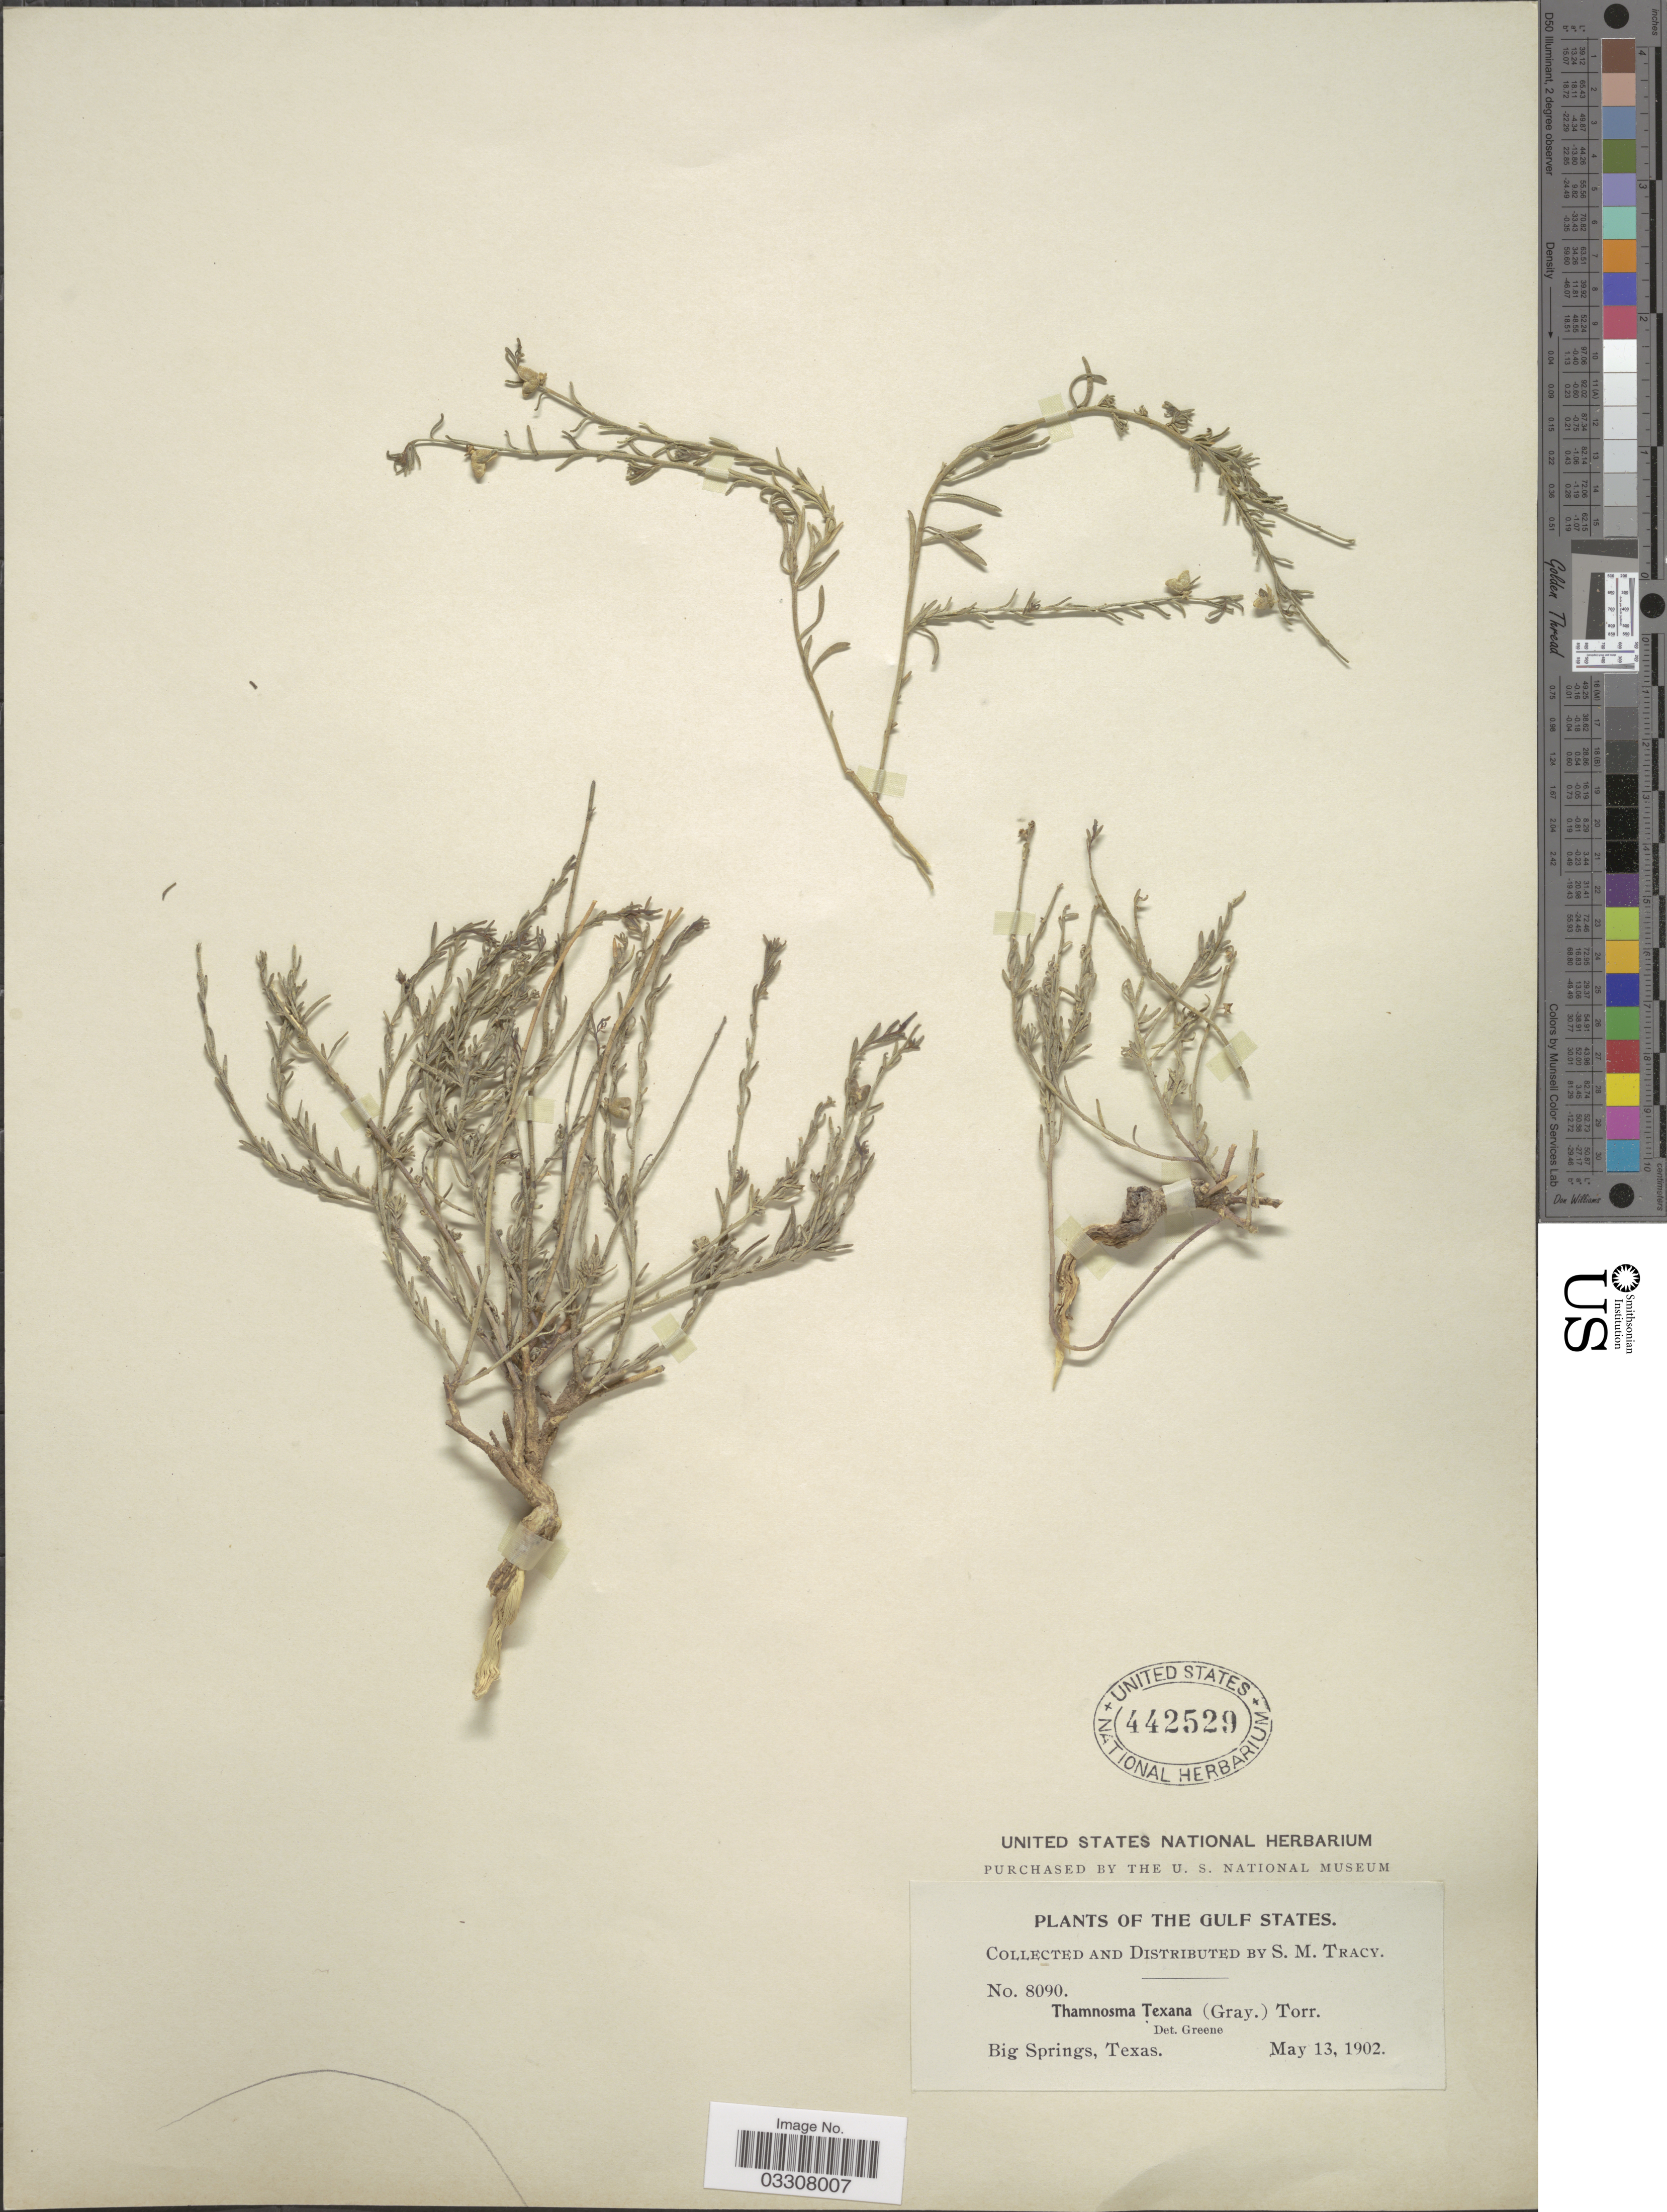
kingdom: Plantae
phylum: Tracheophyta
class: Magnoliopsida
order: Sapindales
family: Rutaceae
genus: Thamnosma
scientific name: Thamnosma texana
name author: (A. Gray) Torr.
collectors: S. M. Tracy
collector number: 8090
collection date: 1902-05-13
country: United States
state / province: Texas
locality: The Gulf States. Big Springs.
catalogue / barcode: US 442529